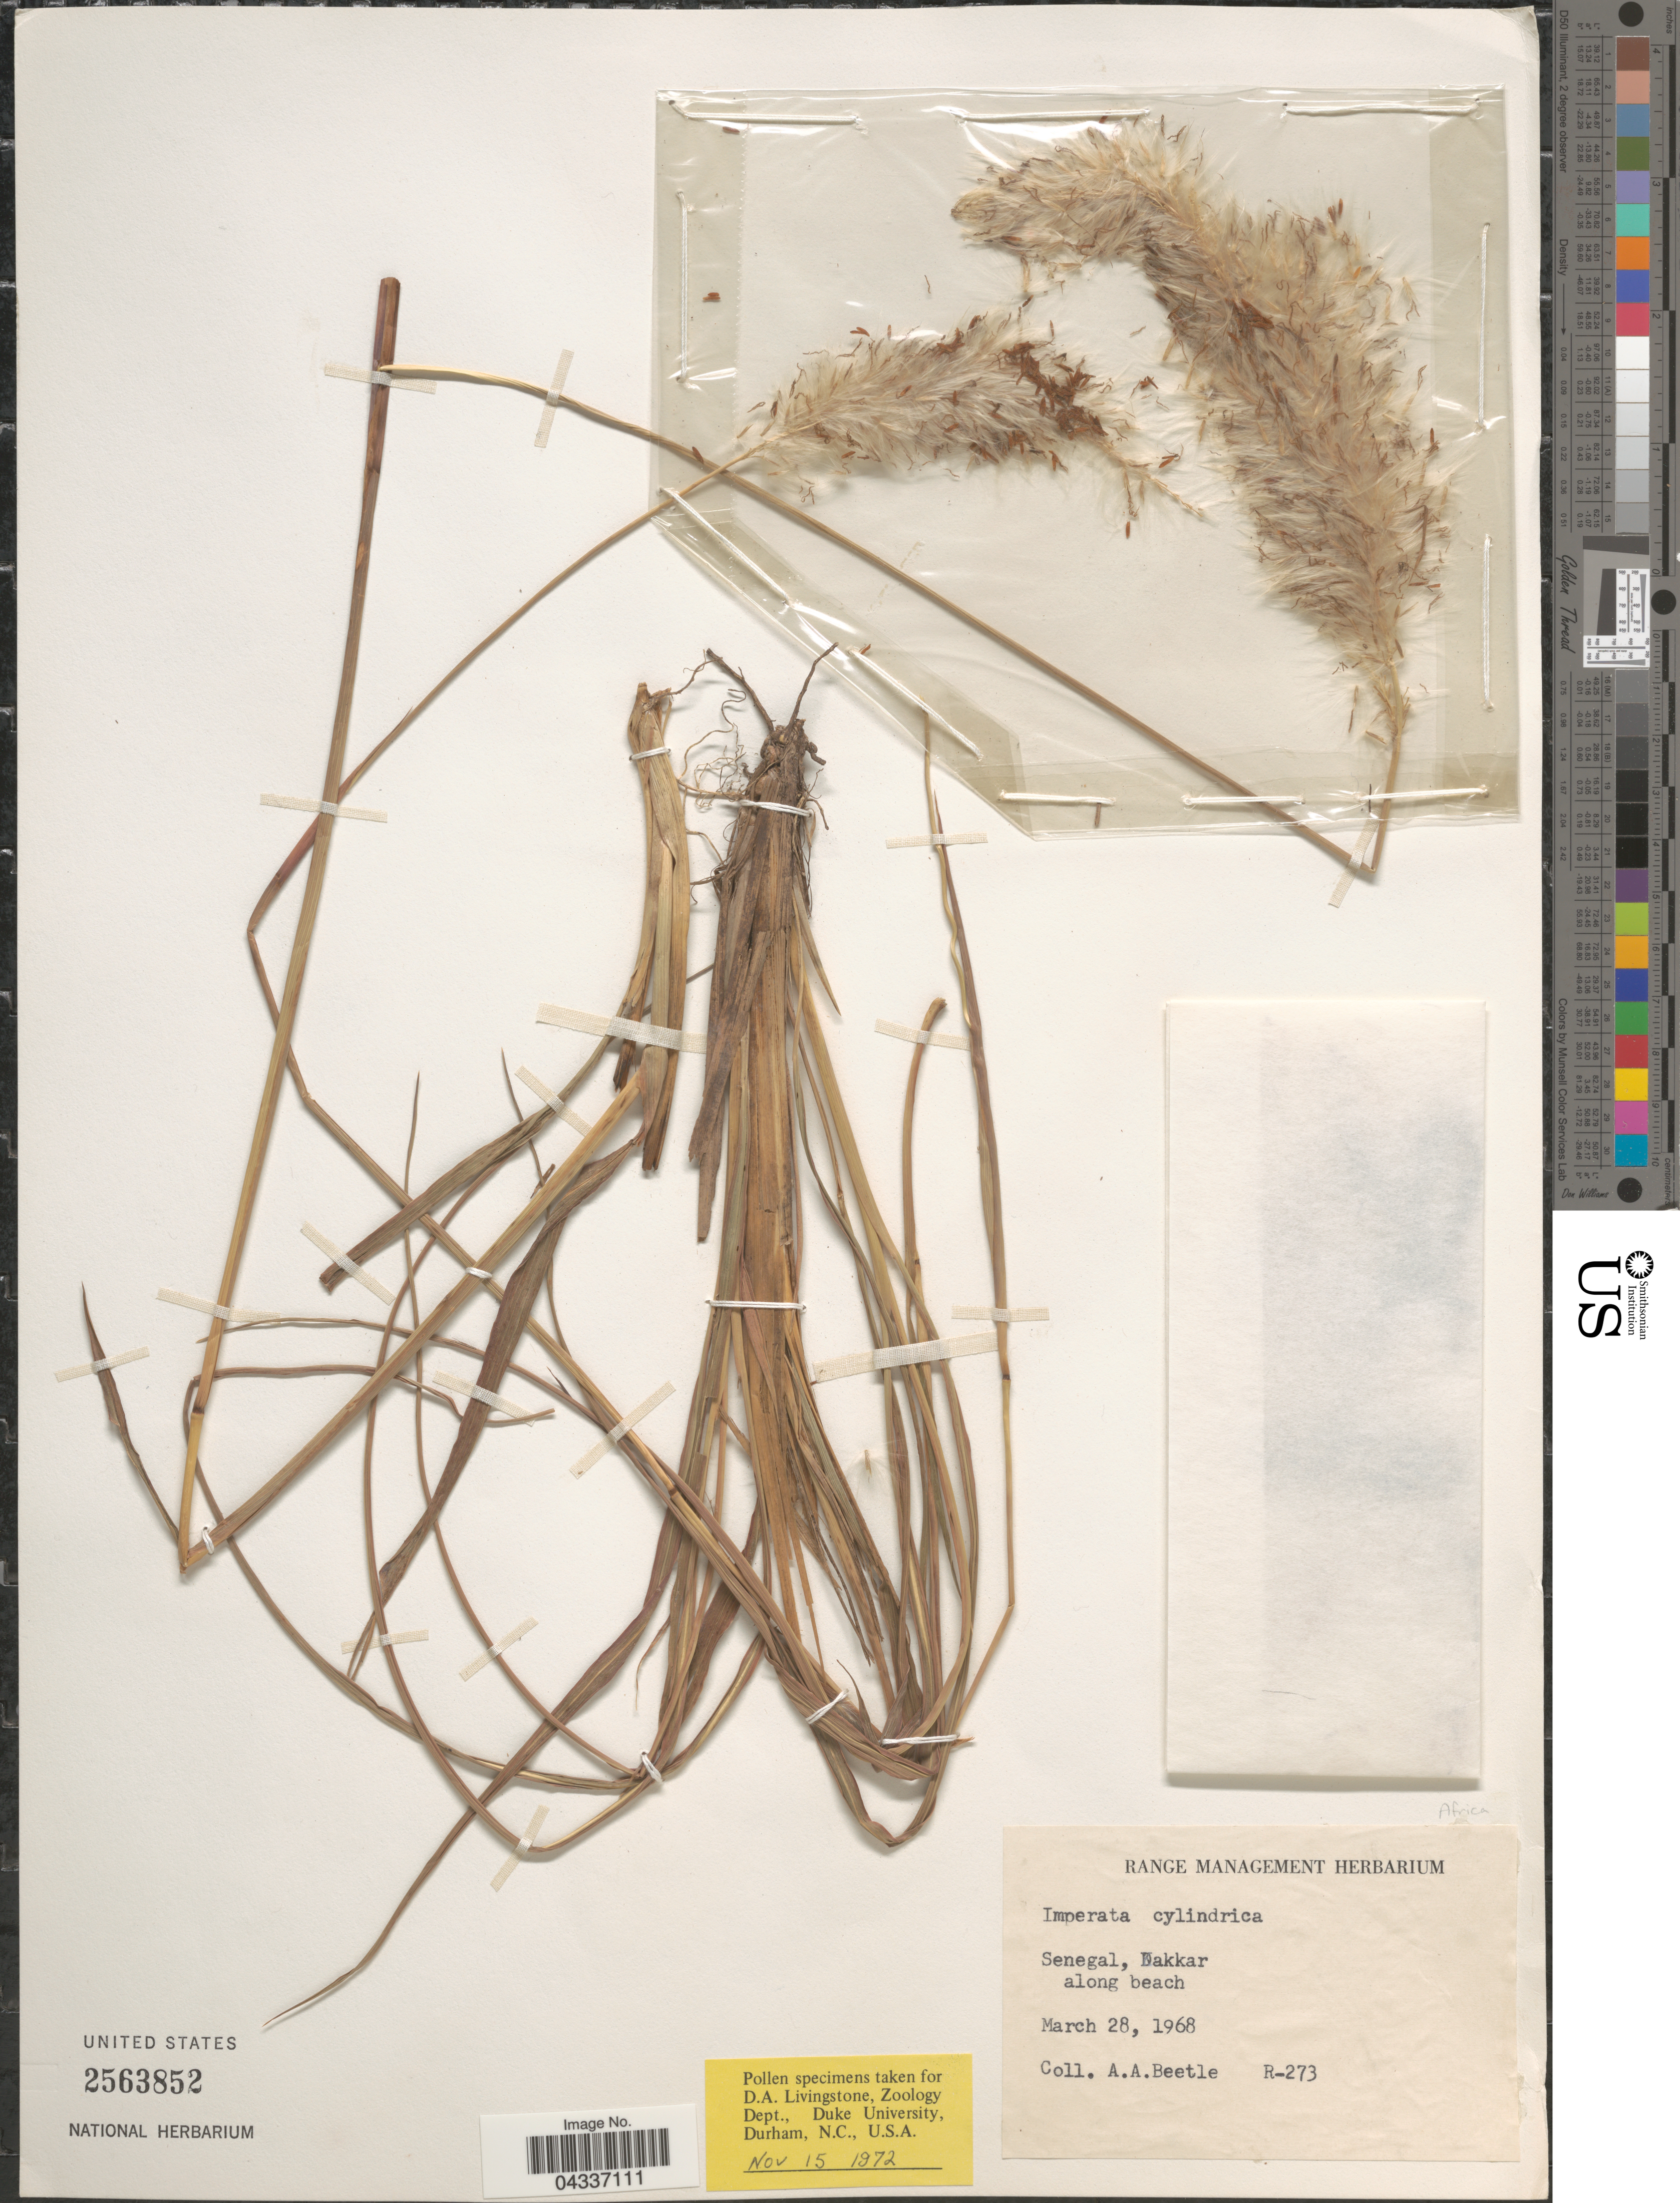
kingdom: Plantae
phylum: Tracheophyta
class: Liliopsida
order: Poales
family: Poaceae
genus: Imperata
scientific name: Imperata cylindrica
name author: (L.) P. Beauv.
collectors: A. A. Beetle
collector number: R-273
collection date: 1968-03-28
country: Senegal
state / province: Dakar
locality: Dakkar along beach.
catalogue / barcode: US 2563852